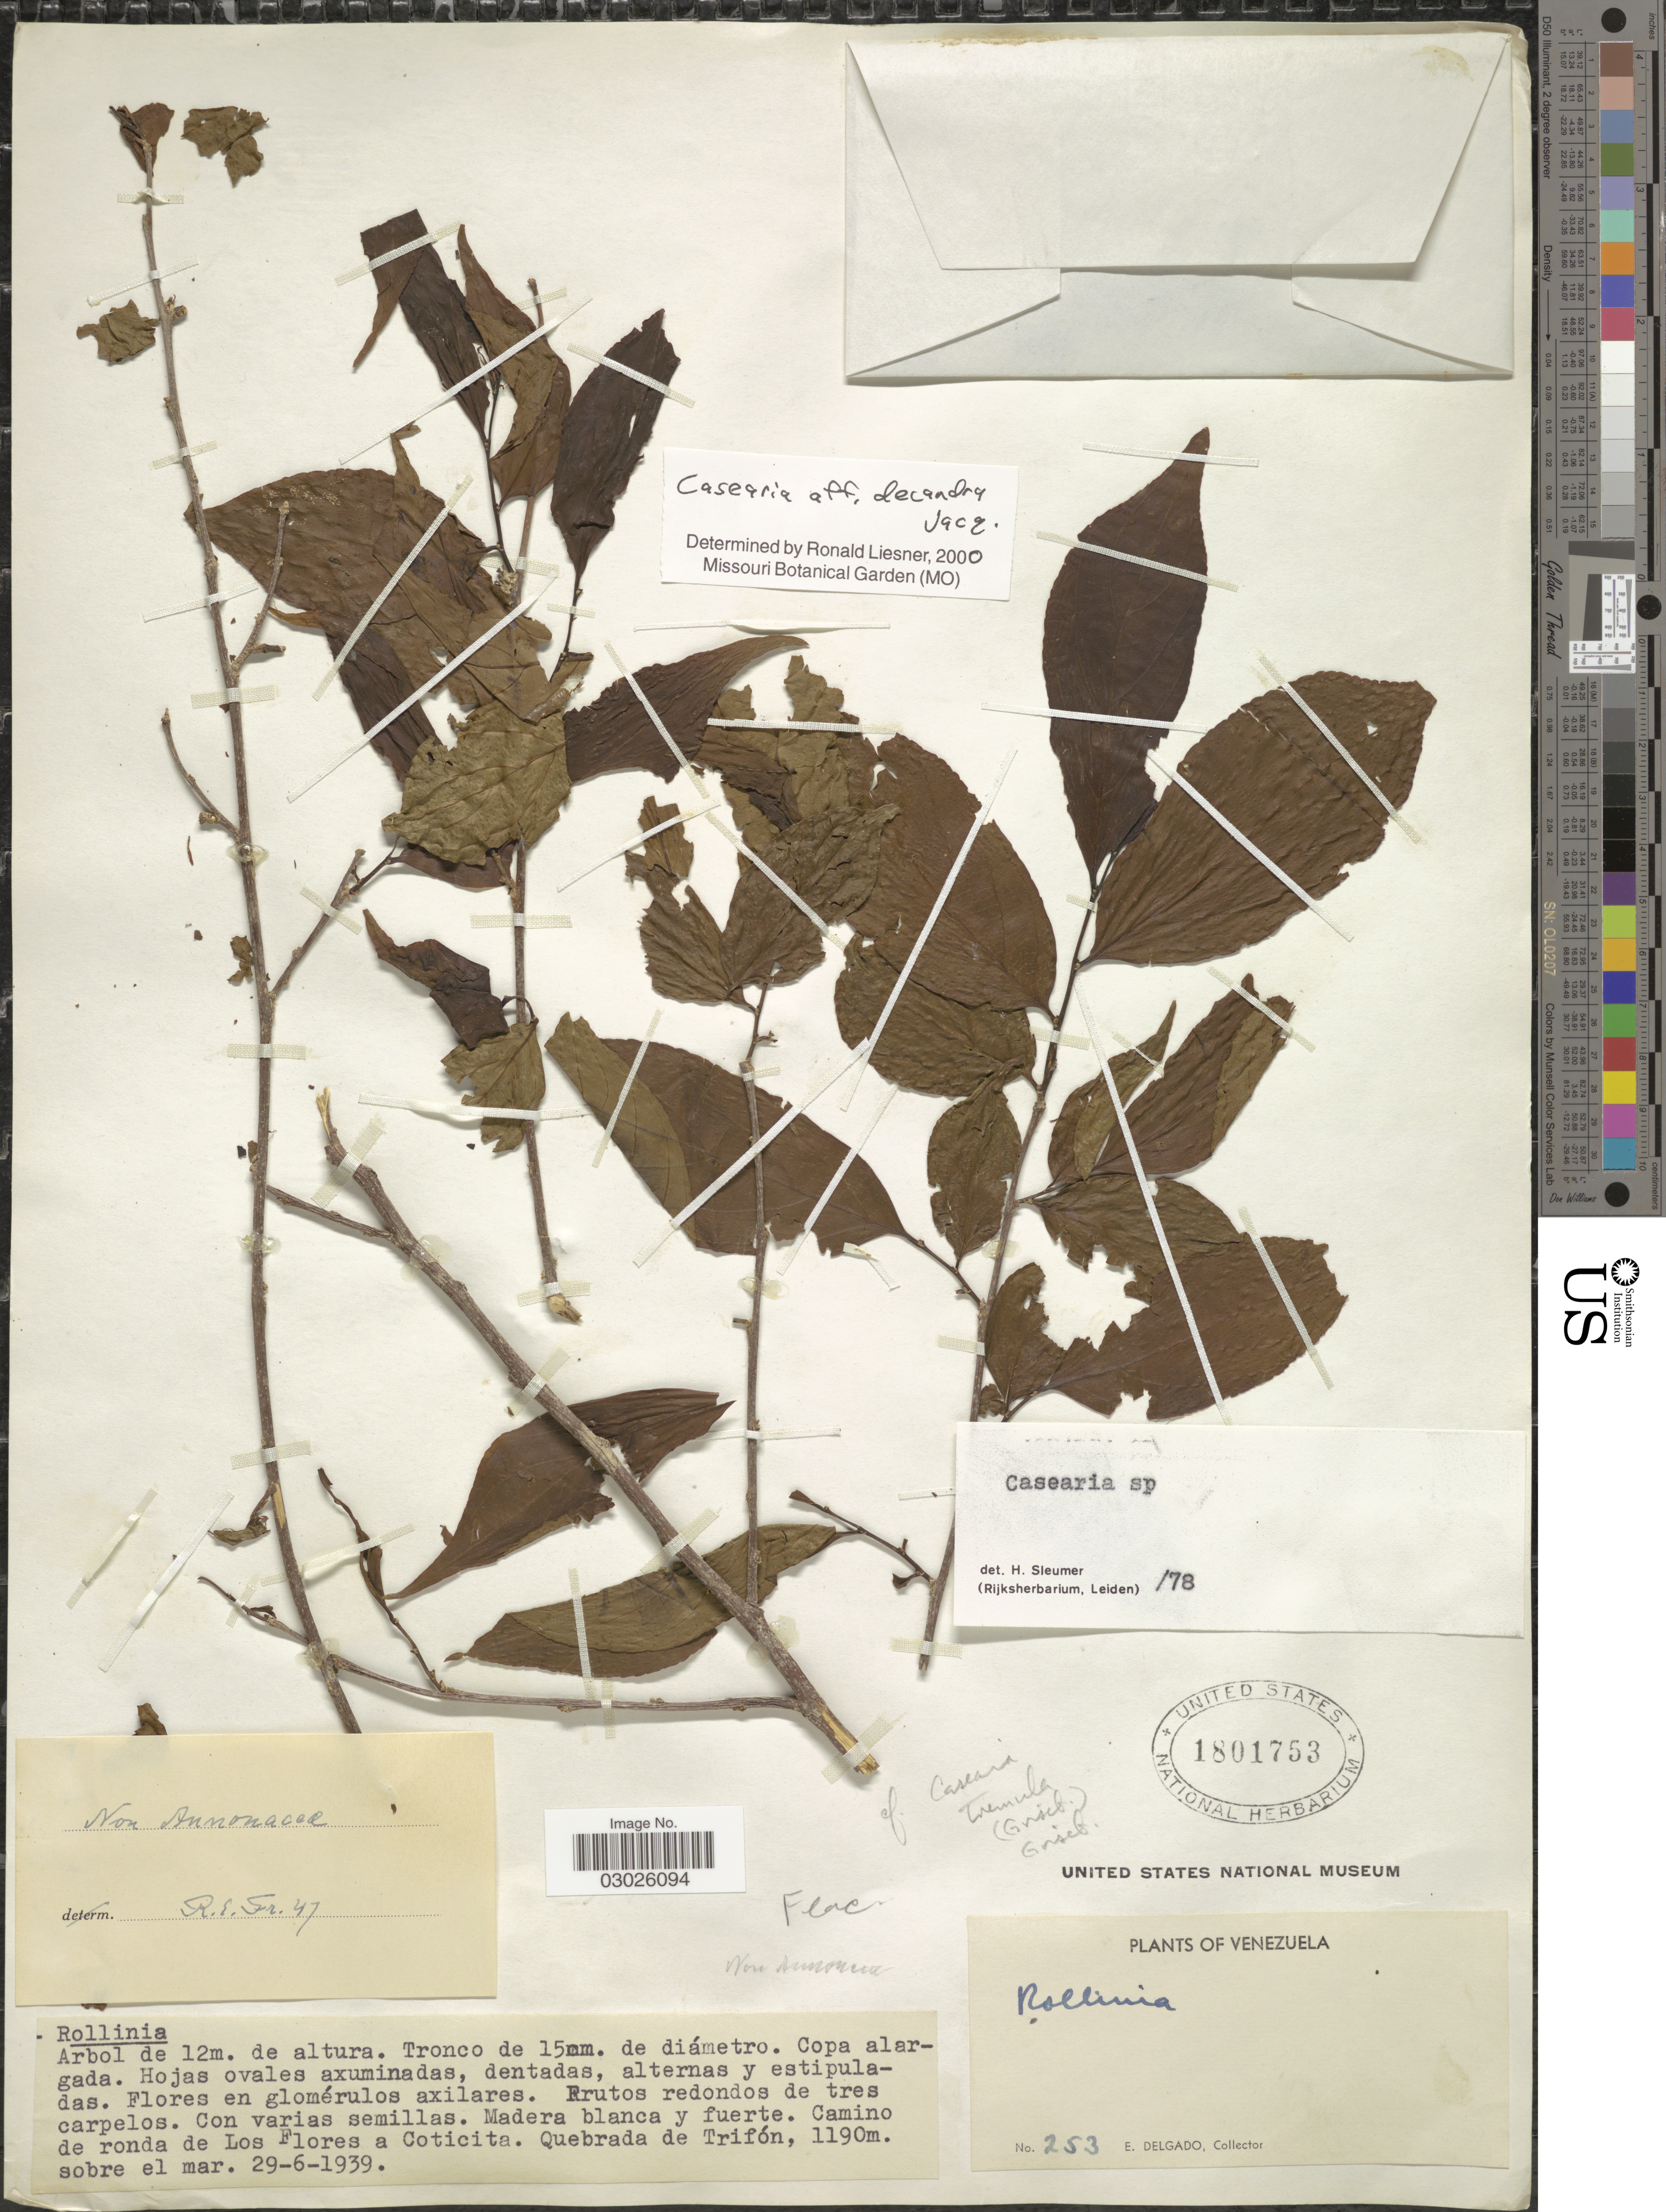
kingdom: Plantae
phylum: Tracheophyta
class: Magnoliopsida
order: Malpighiales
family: Salicaceae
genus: Casearia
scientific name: Casearia decandra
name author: Jacq.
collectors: E. Delgado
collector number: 253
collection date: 1939-06-29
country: Venezuela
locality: Camino de ronda de Los Flores a Coticita, Quebrada de Trifón.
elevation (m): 1190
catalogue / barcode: US 1801753